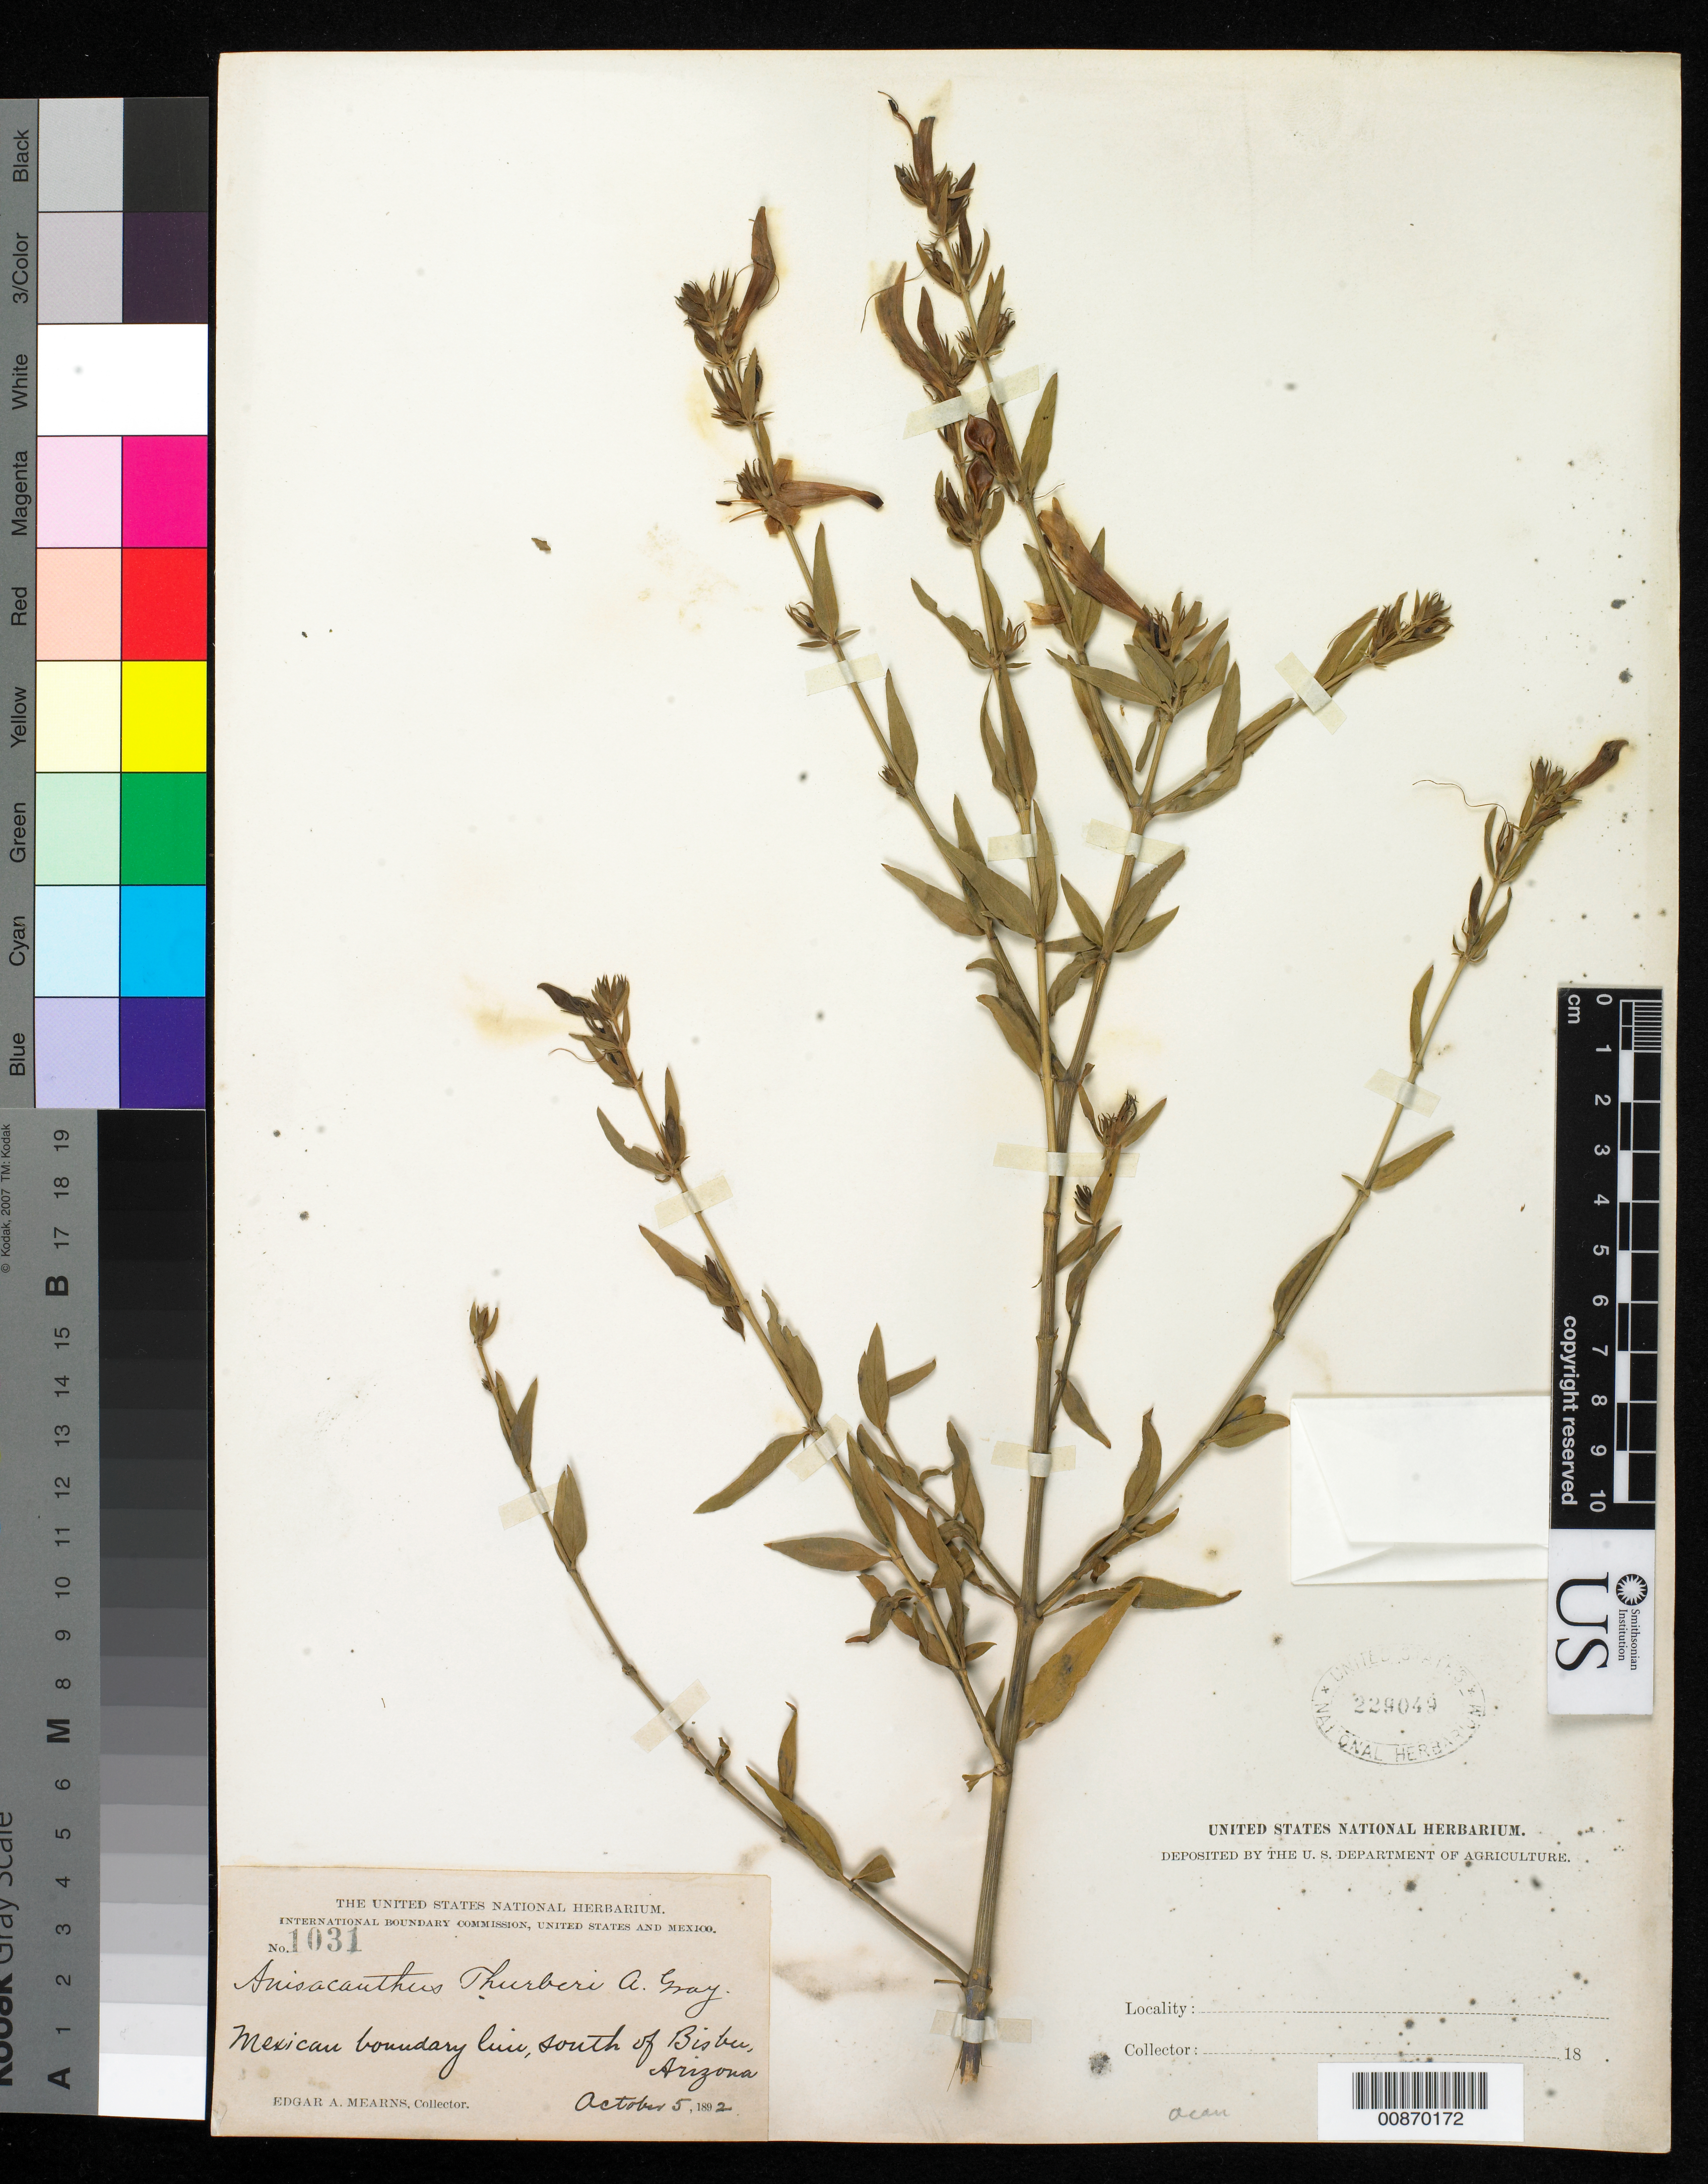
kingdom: Plantae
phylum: Tracheophyta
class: Magnoliopsida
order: Lamiales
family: Acanthaceae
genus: Anisacanthus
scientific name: Anisacanthus thurberi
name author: (Torr.) A. Gray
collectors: E. A. Mearns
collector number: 1031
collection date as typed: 05 Oct 1892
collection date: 1892-10-05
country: United States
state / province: Arizona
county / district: Cochise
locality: Mexican Boundary Line, S of Bisbee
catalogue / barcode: US 229049